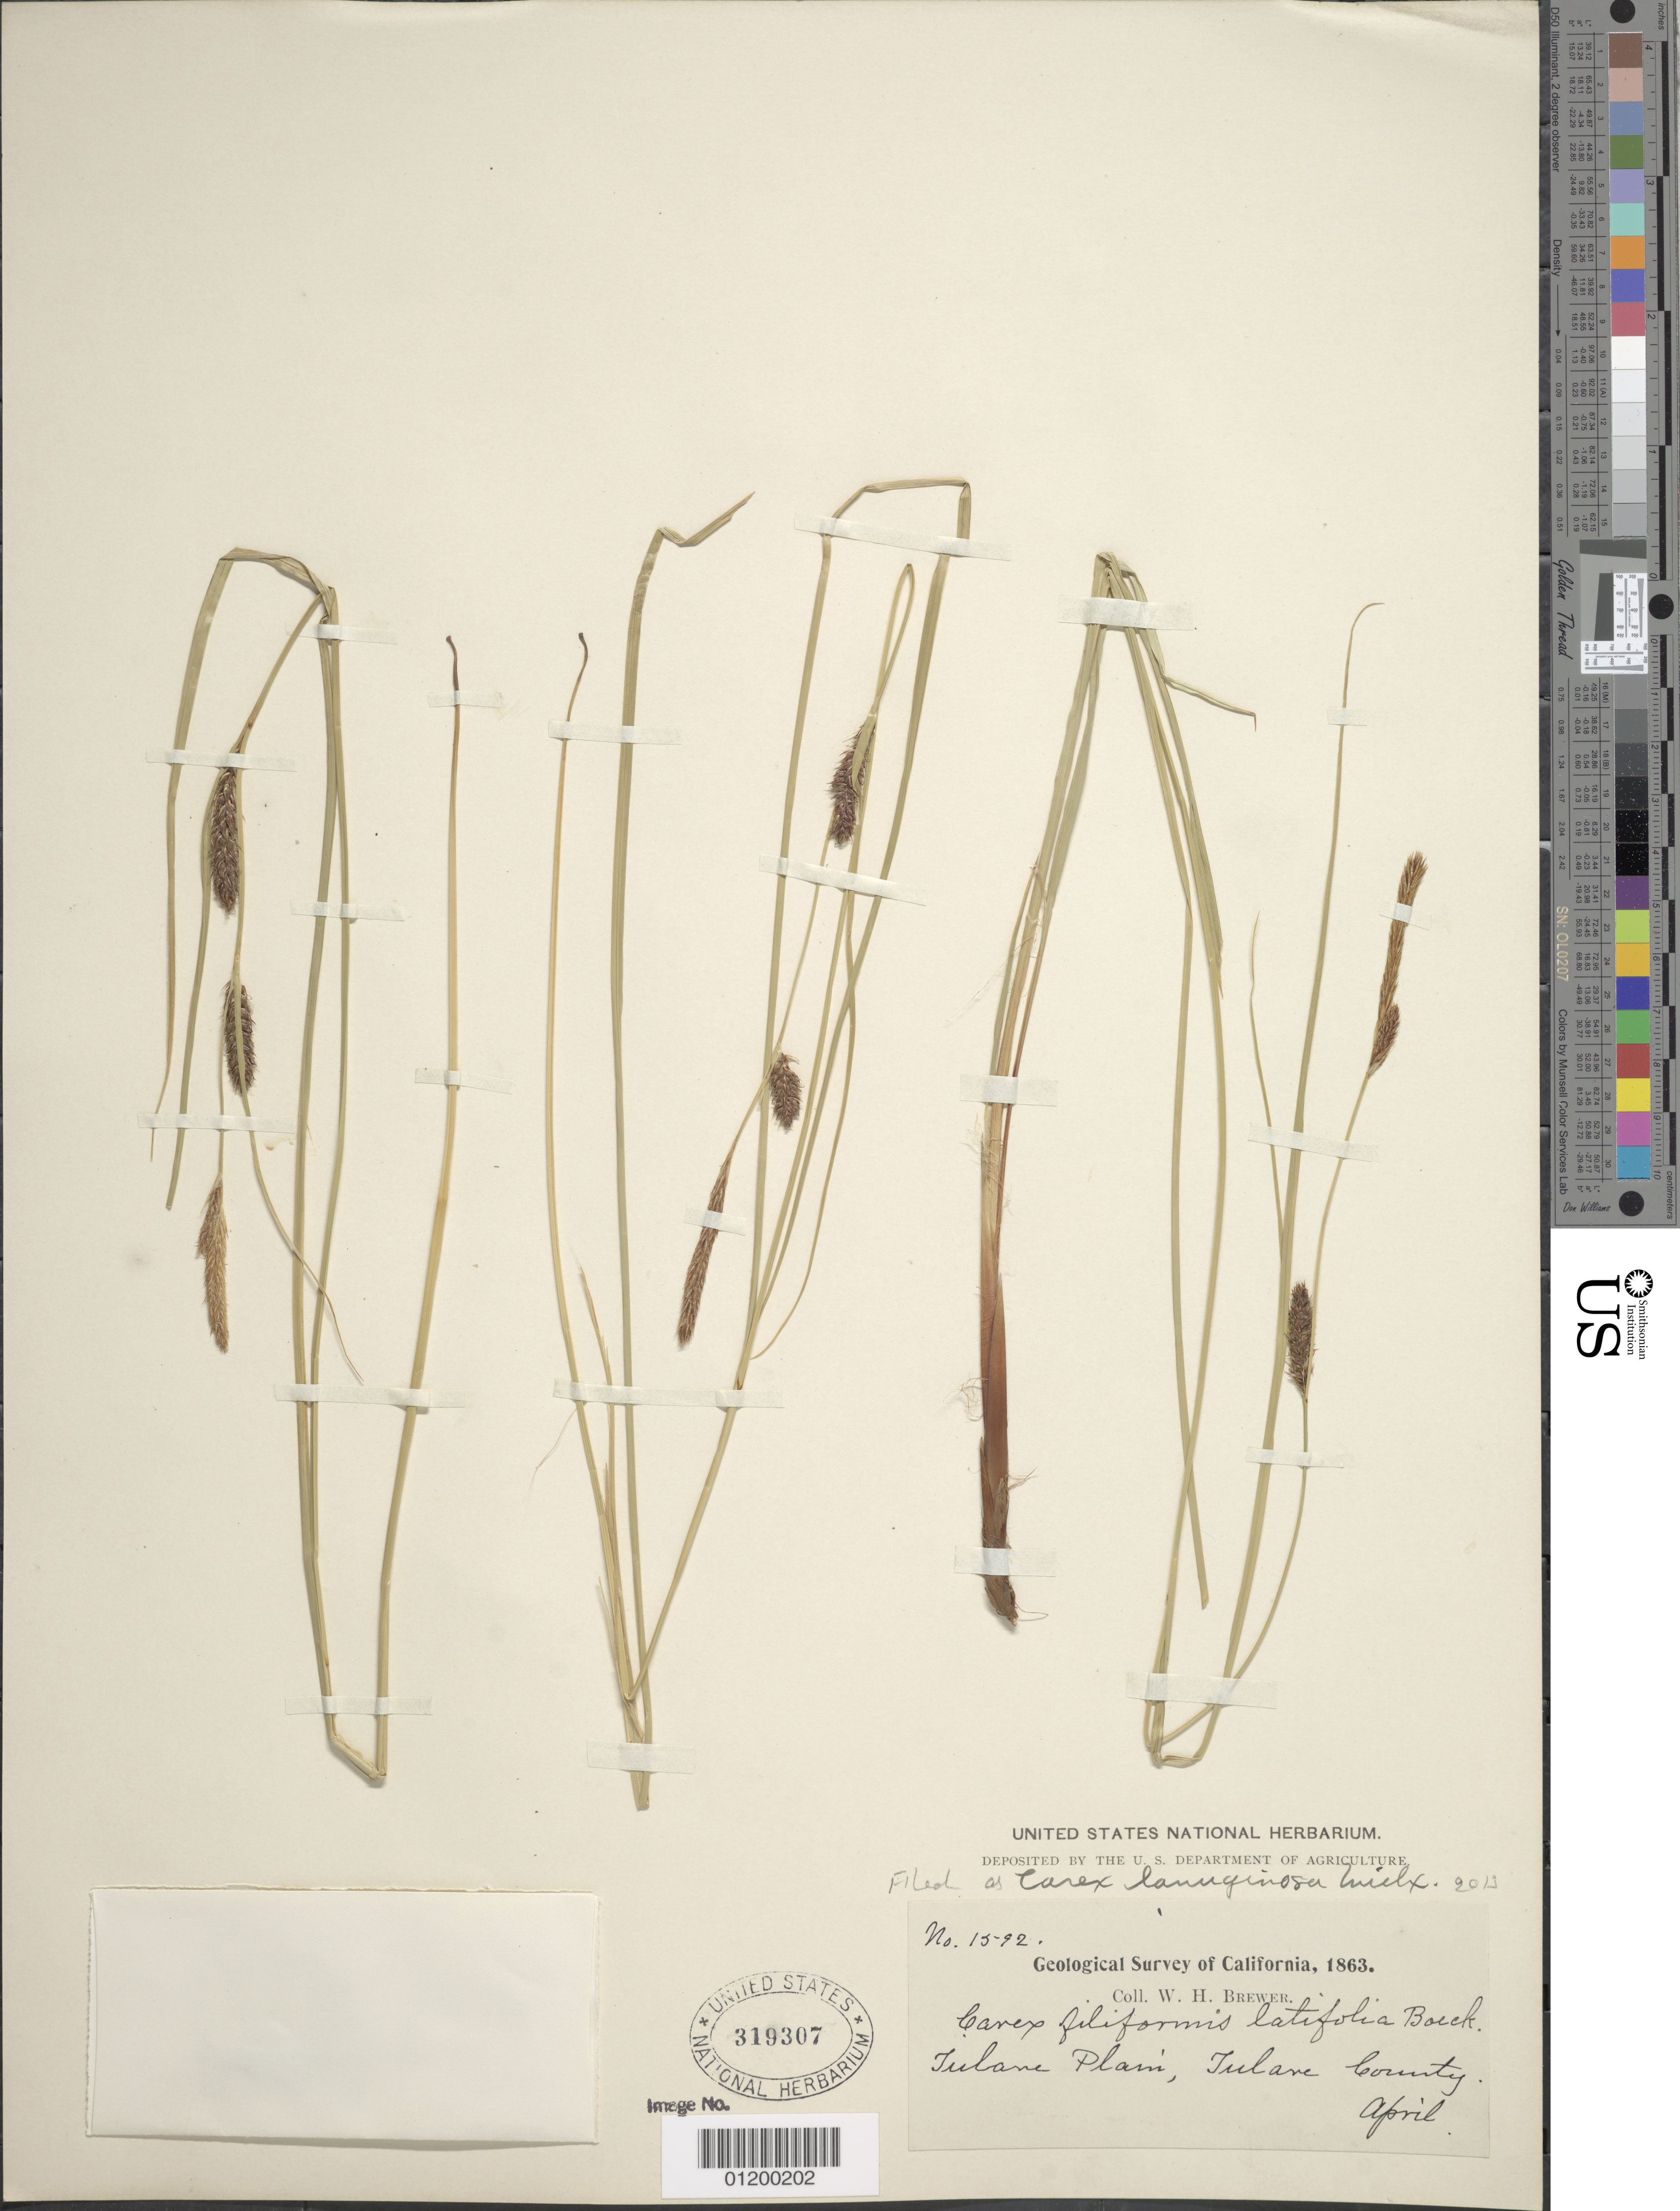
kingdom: Plantae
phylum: Tracheophyta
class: Liliopsida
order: Poales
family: Cyperaceae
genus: Carex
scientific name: Carex pellita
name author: Muhl. ex Willd.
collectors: W. H. Brewer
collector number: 1592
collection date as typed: Apr 1863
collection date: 1863-04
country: United States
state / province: California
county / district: Tulare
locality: Tulane Plains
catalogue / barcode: US 319307